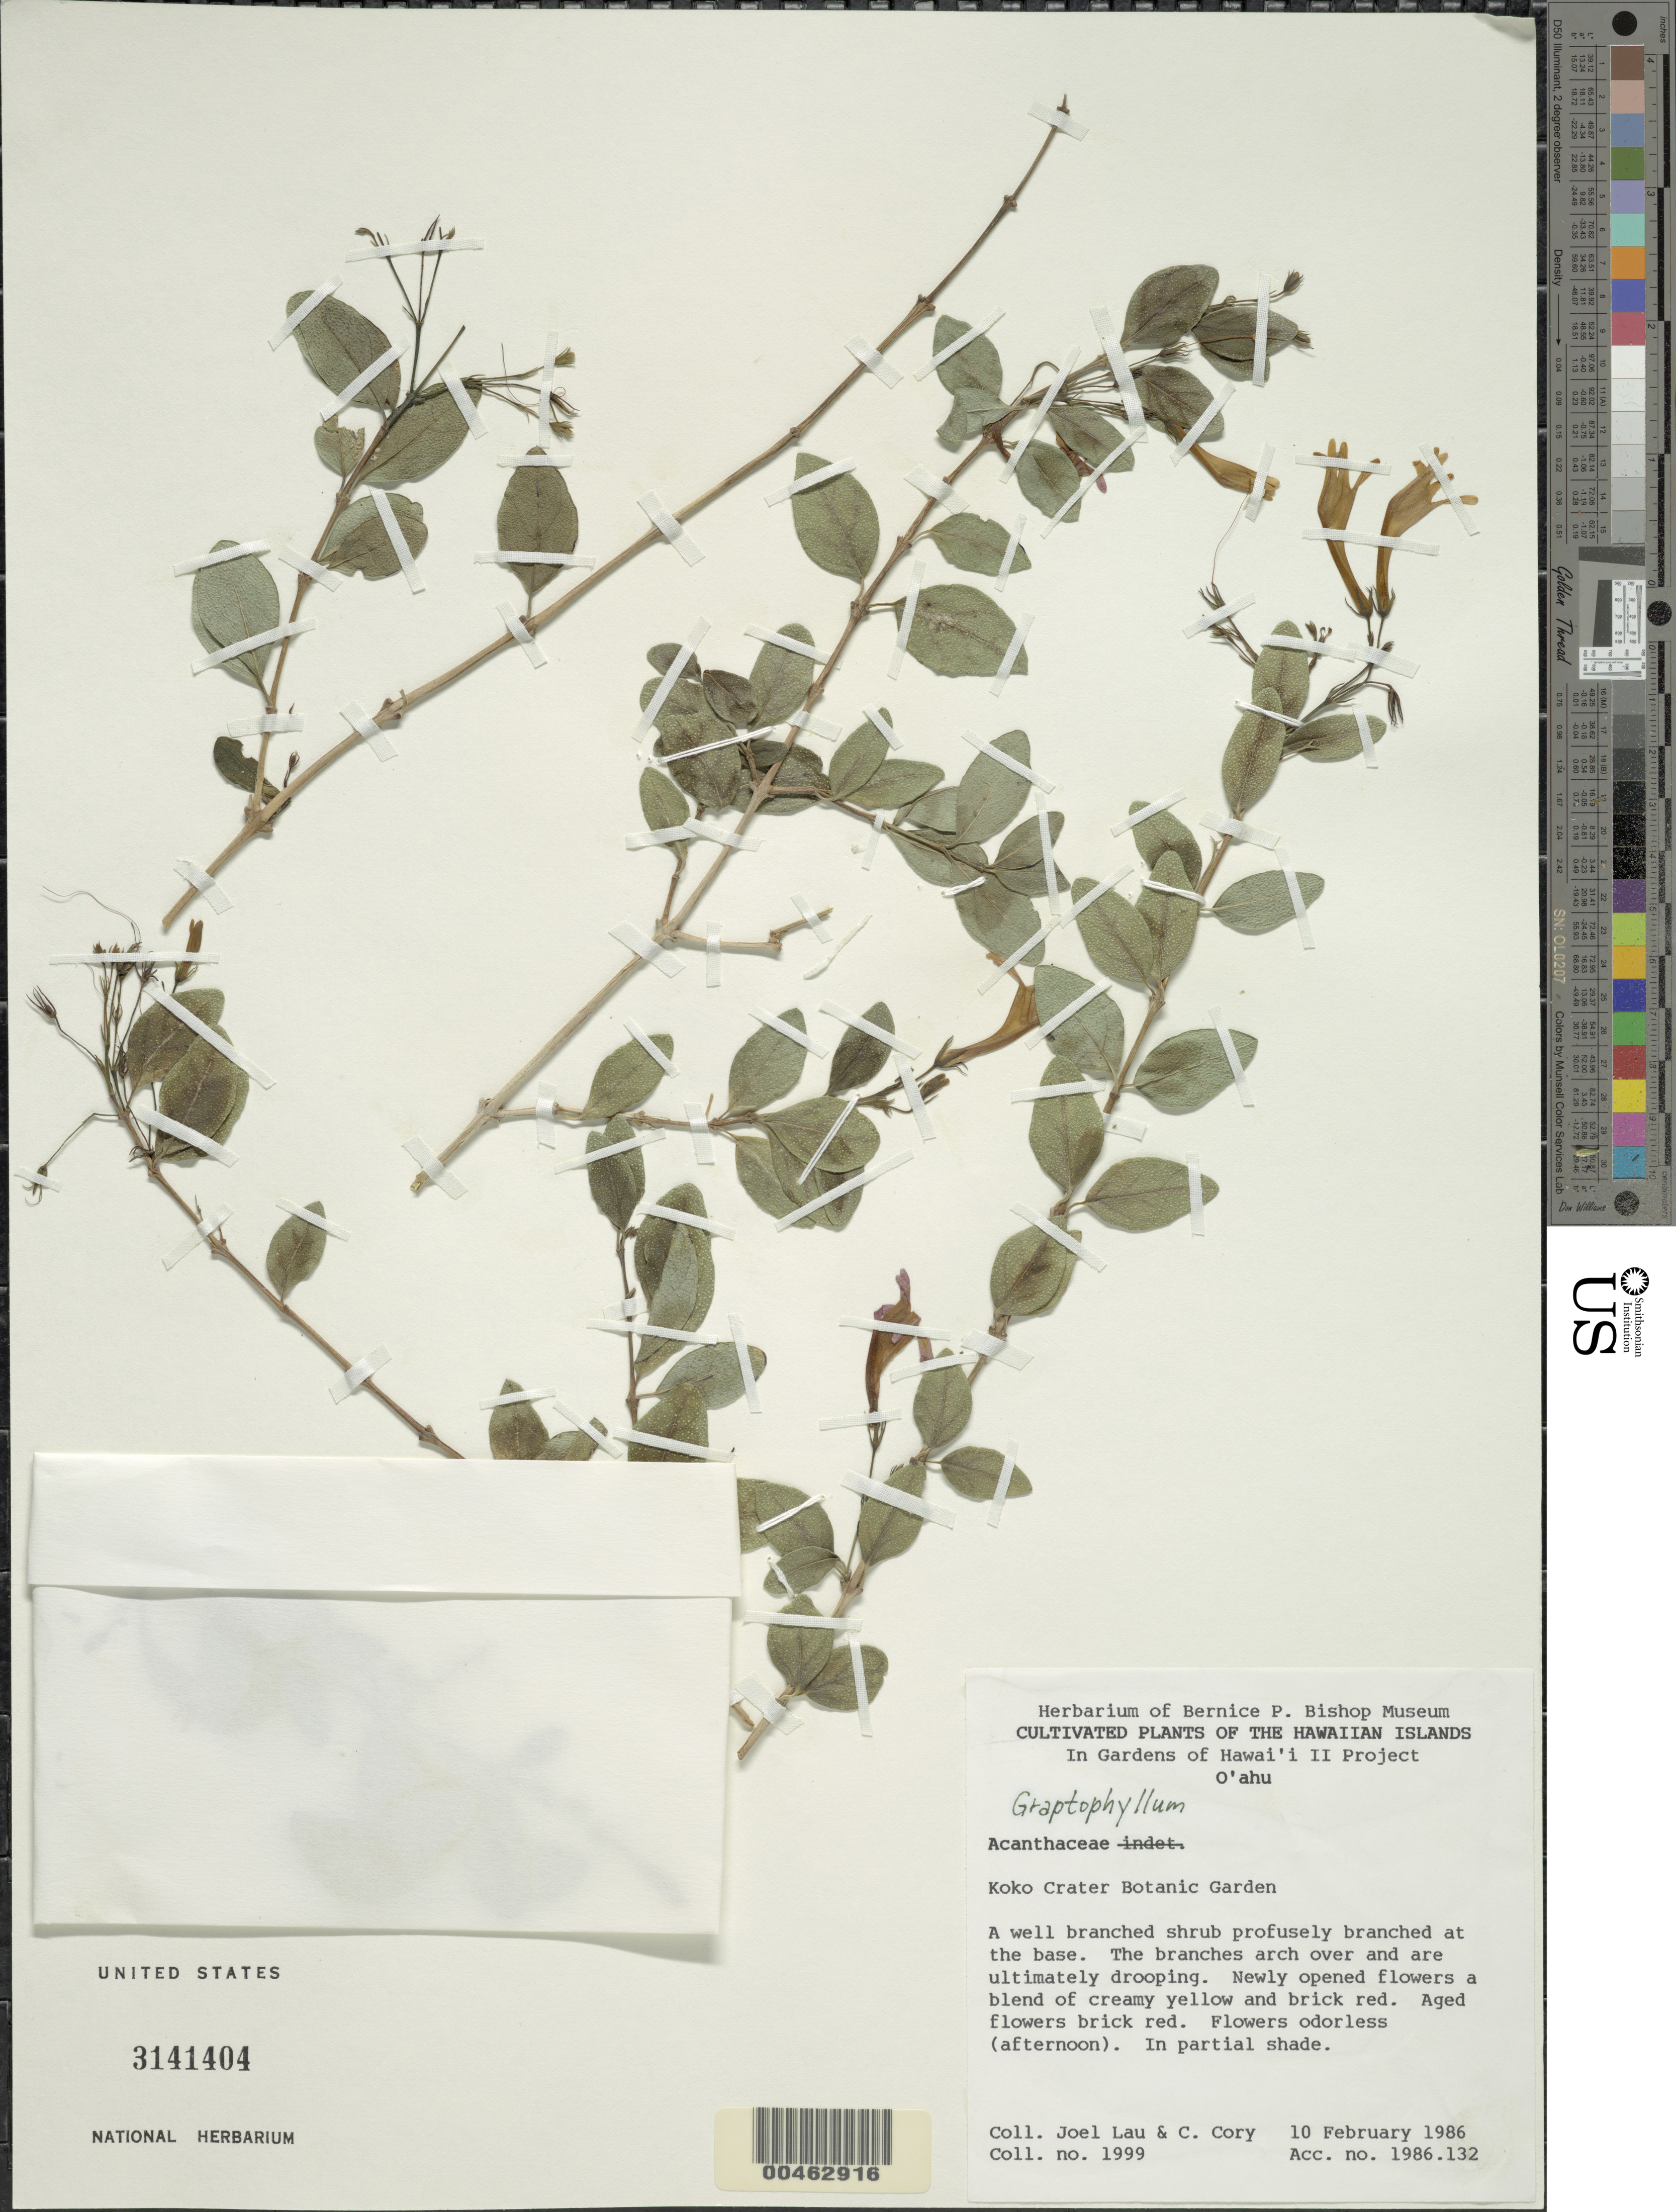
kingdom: Plantae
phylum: Tracheophyta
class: Magnoliopsida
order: Lamiales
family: Acanthaceae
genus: Graptophyllum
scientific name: Graptophyllum sp.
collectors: J. Lau & C. Cory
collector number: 1999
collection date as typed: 10 Feb 1986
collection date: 1986-02-10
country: United States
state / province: Hawaii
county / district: Honolulu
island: Oahu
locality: Koko Crater Botanic Garden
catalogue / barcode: US 3141404